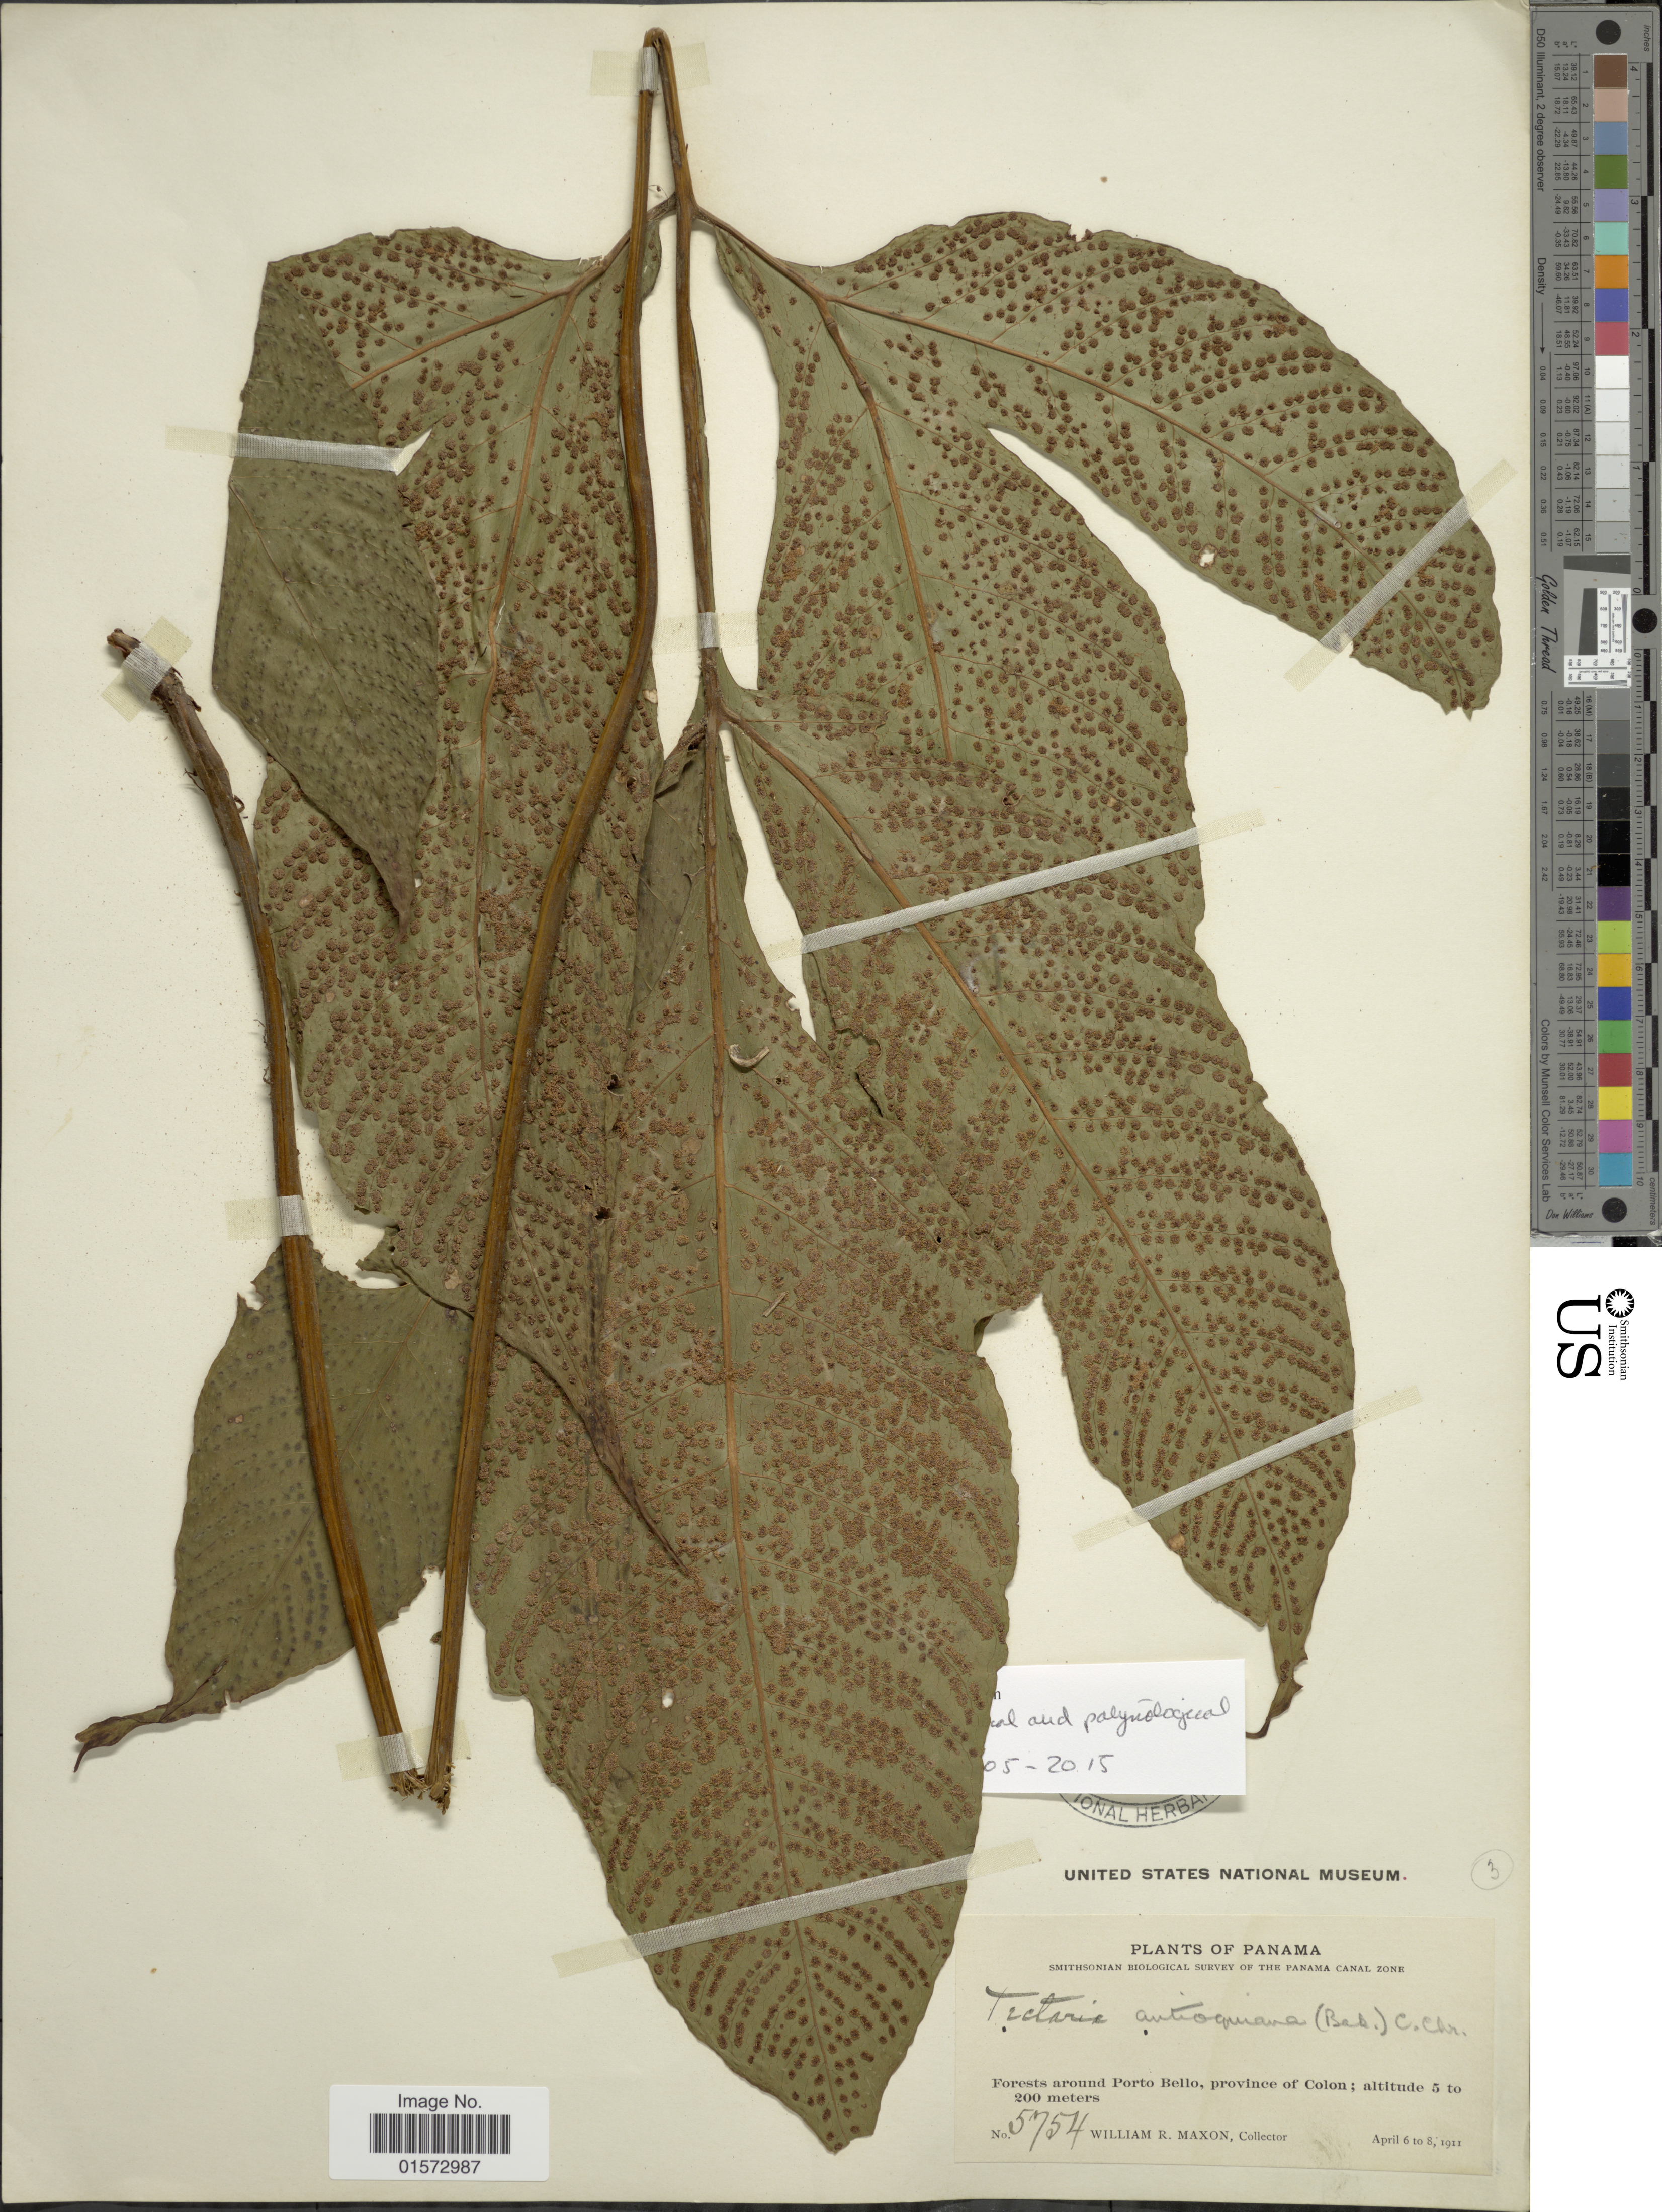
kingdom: Plantae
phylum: Tracheophyta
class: Polypodiopsida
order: Polypodiales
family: Tectariaceae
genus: Tectaria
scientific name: Tectaria antioquiana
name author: (Baker) C. Chr.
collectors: W. R. Maxon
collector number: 5754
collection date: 1911-04-06/1911-04-08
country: Panama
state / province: Colón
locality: Forests around Porto Bello